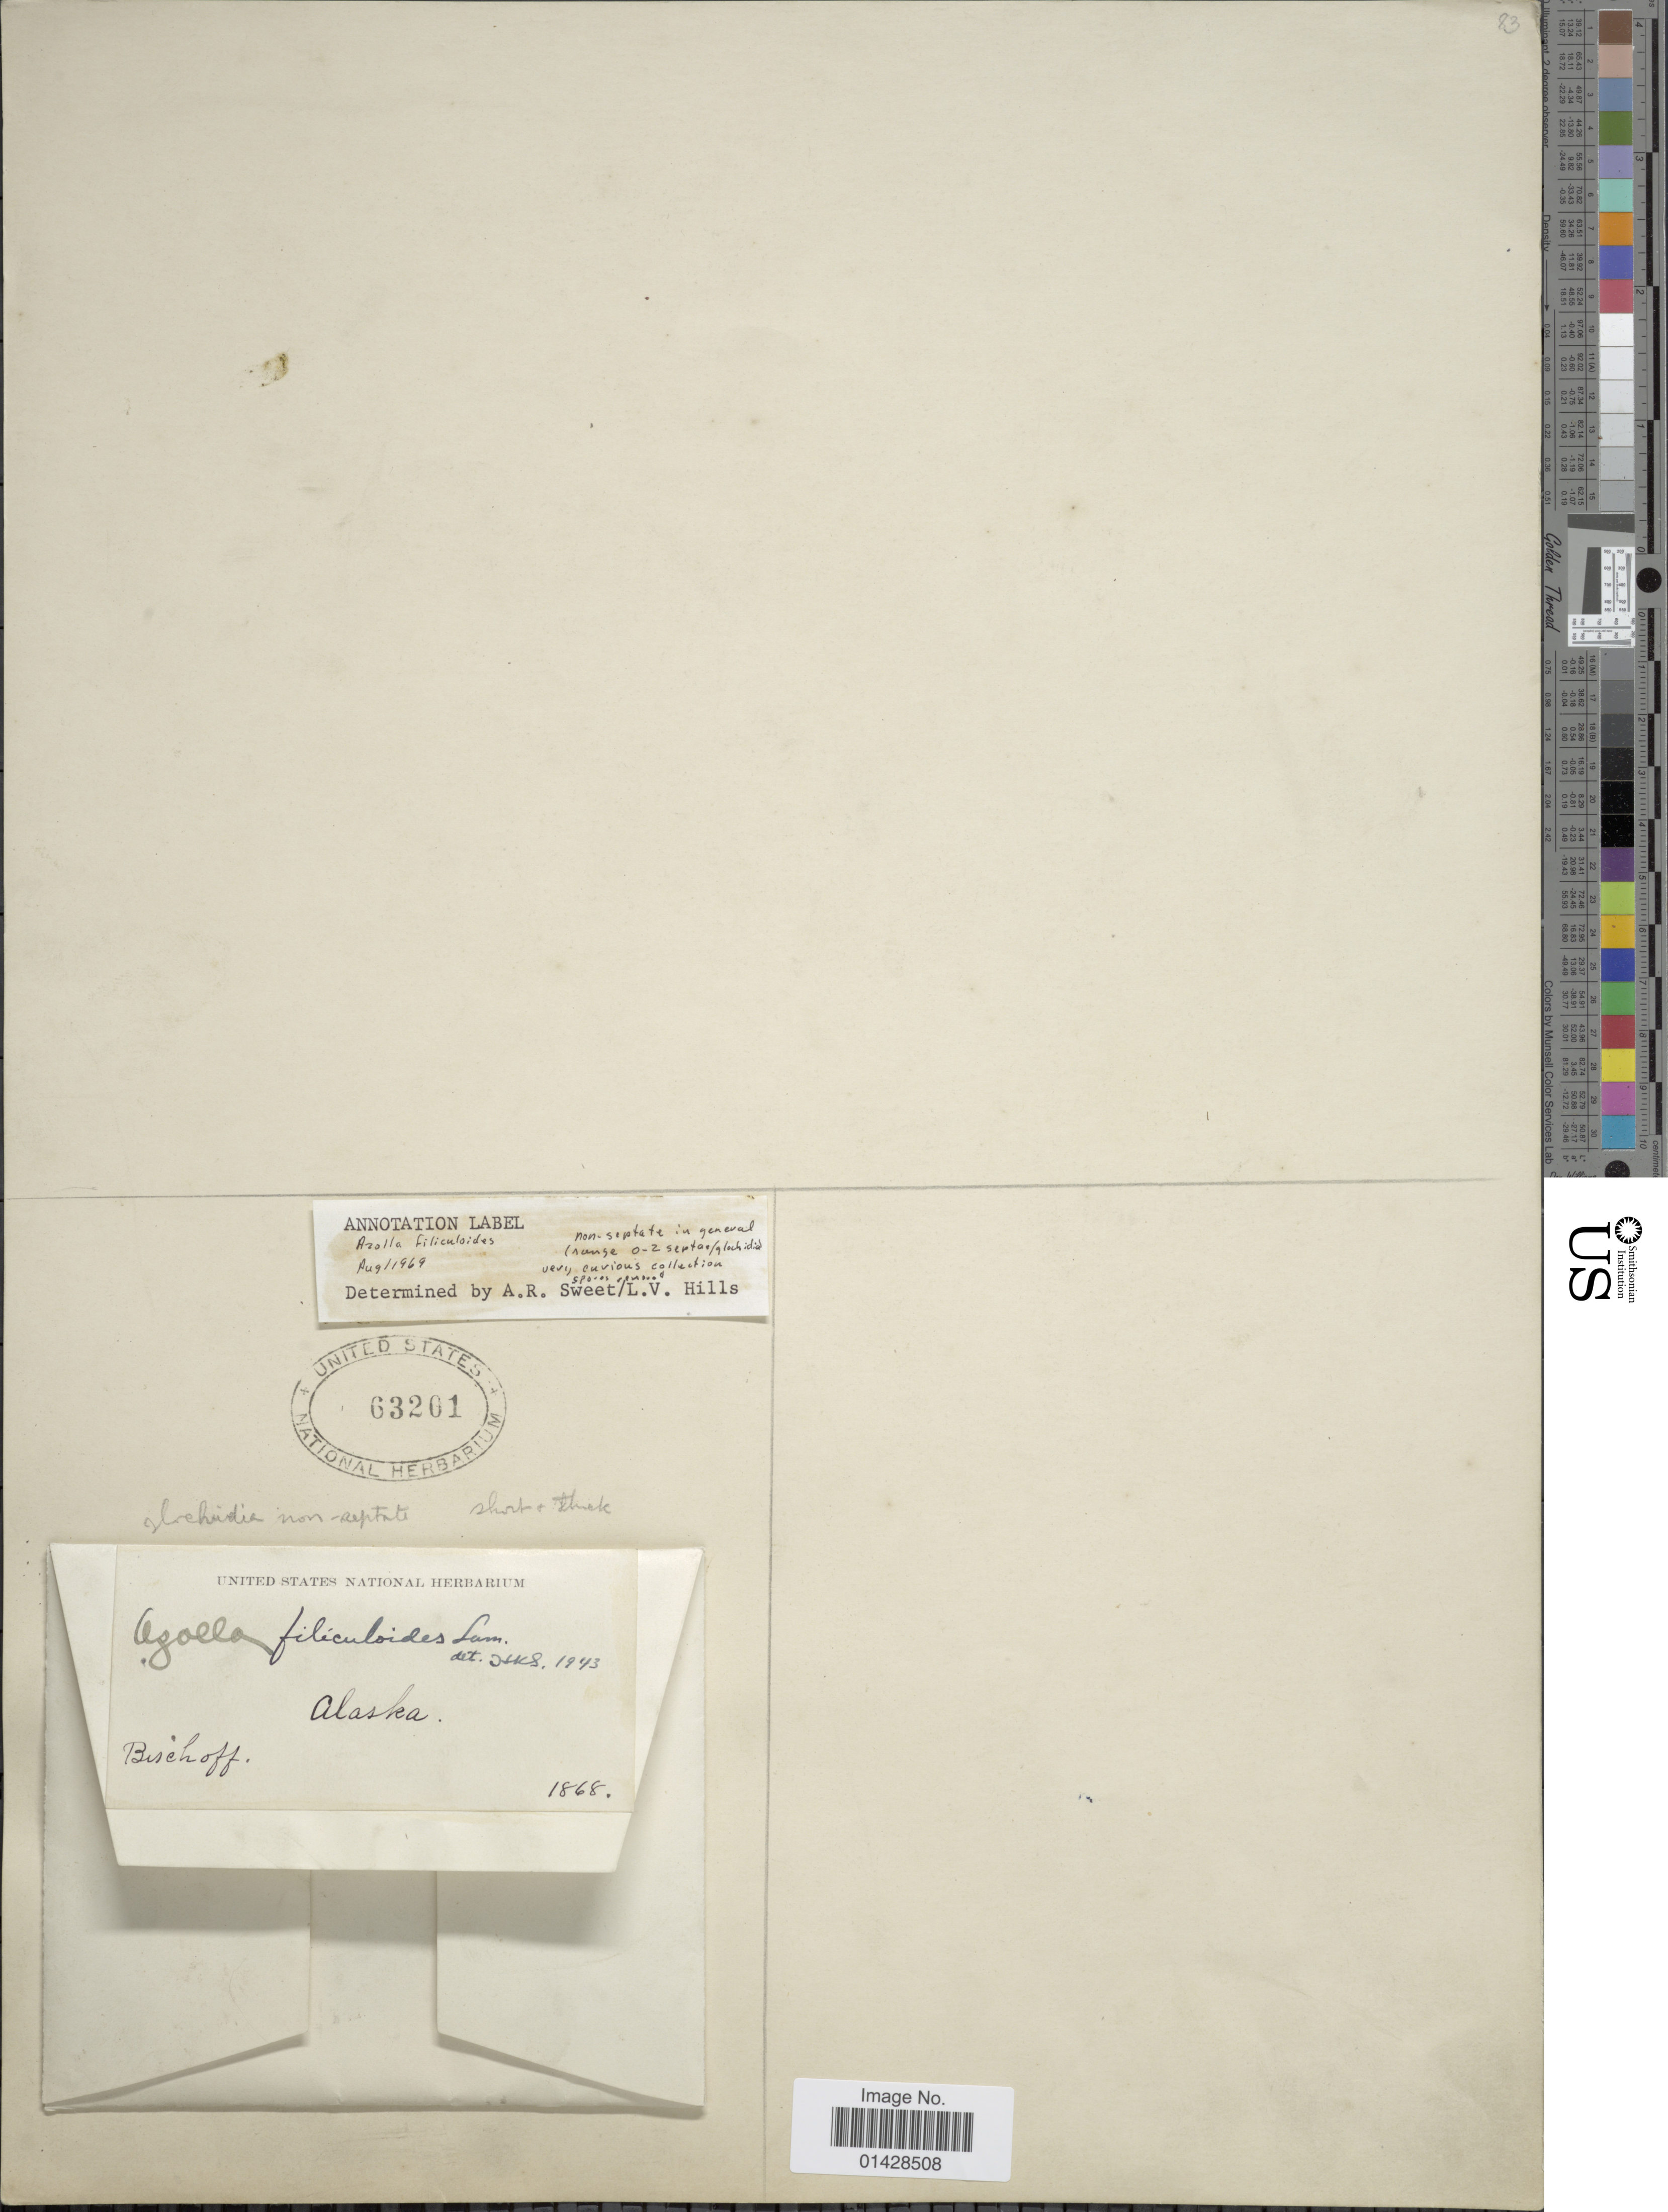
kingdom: Plantae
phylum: Tracheophyta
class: Polypodiopsida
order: Salviniales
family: Salviniaceae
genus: Azolla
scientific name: Azolla filiculoides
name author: Lam.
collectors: -. Bischoff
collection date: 1868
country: United States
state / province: Alaska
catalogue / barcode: US 63201